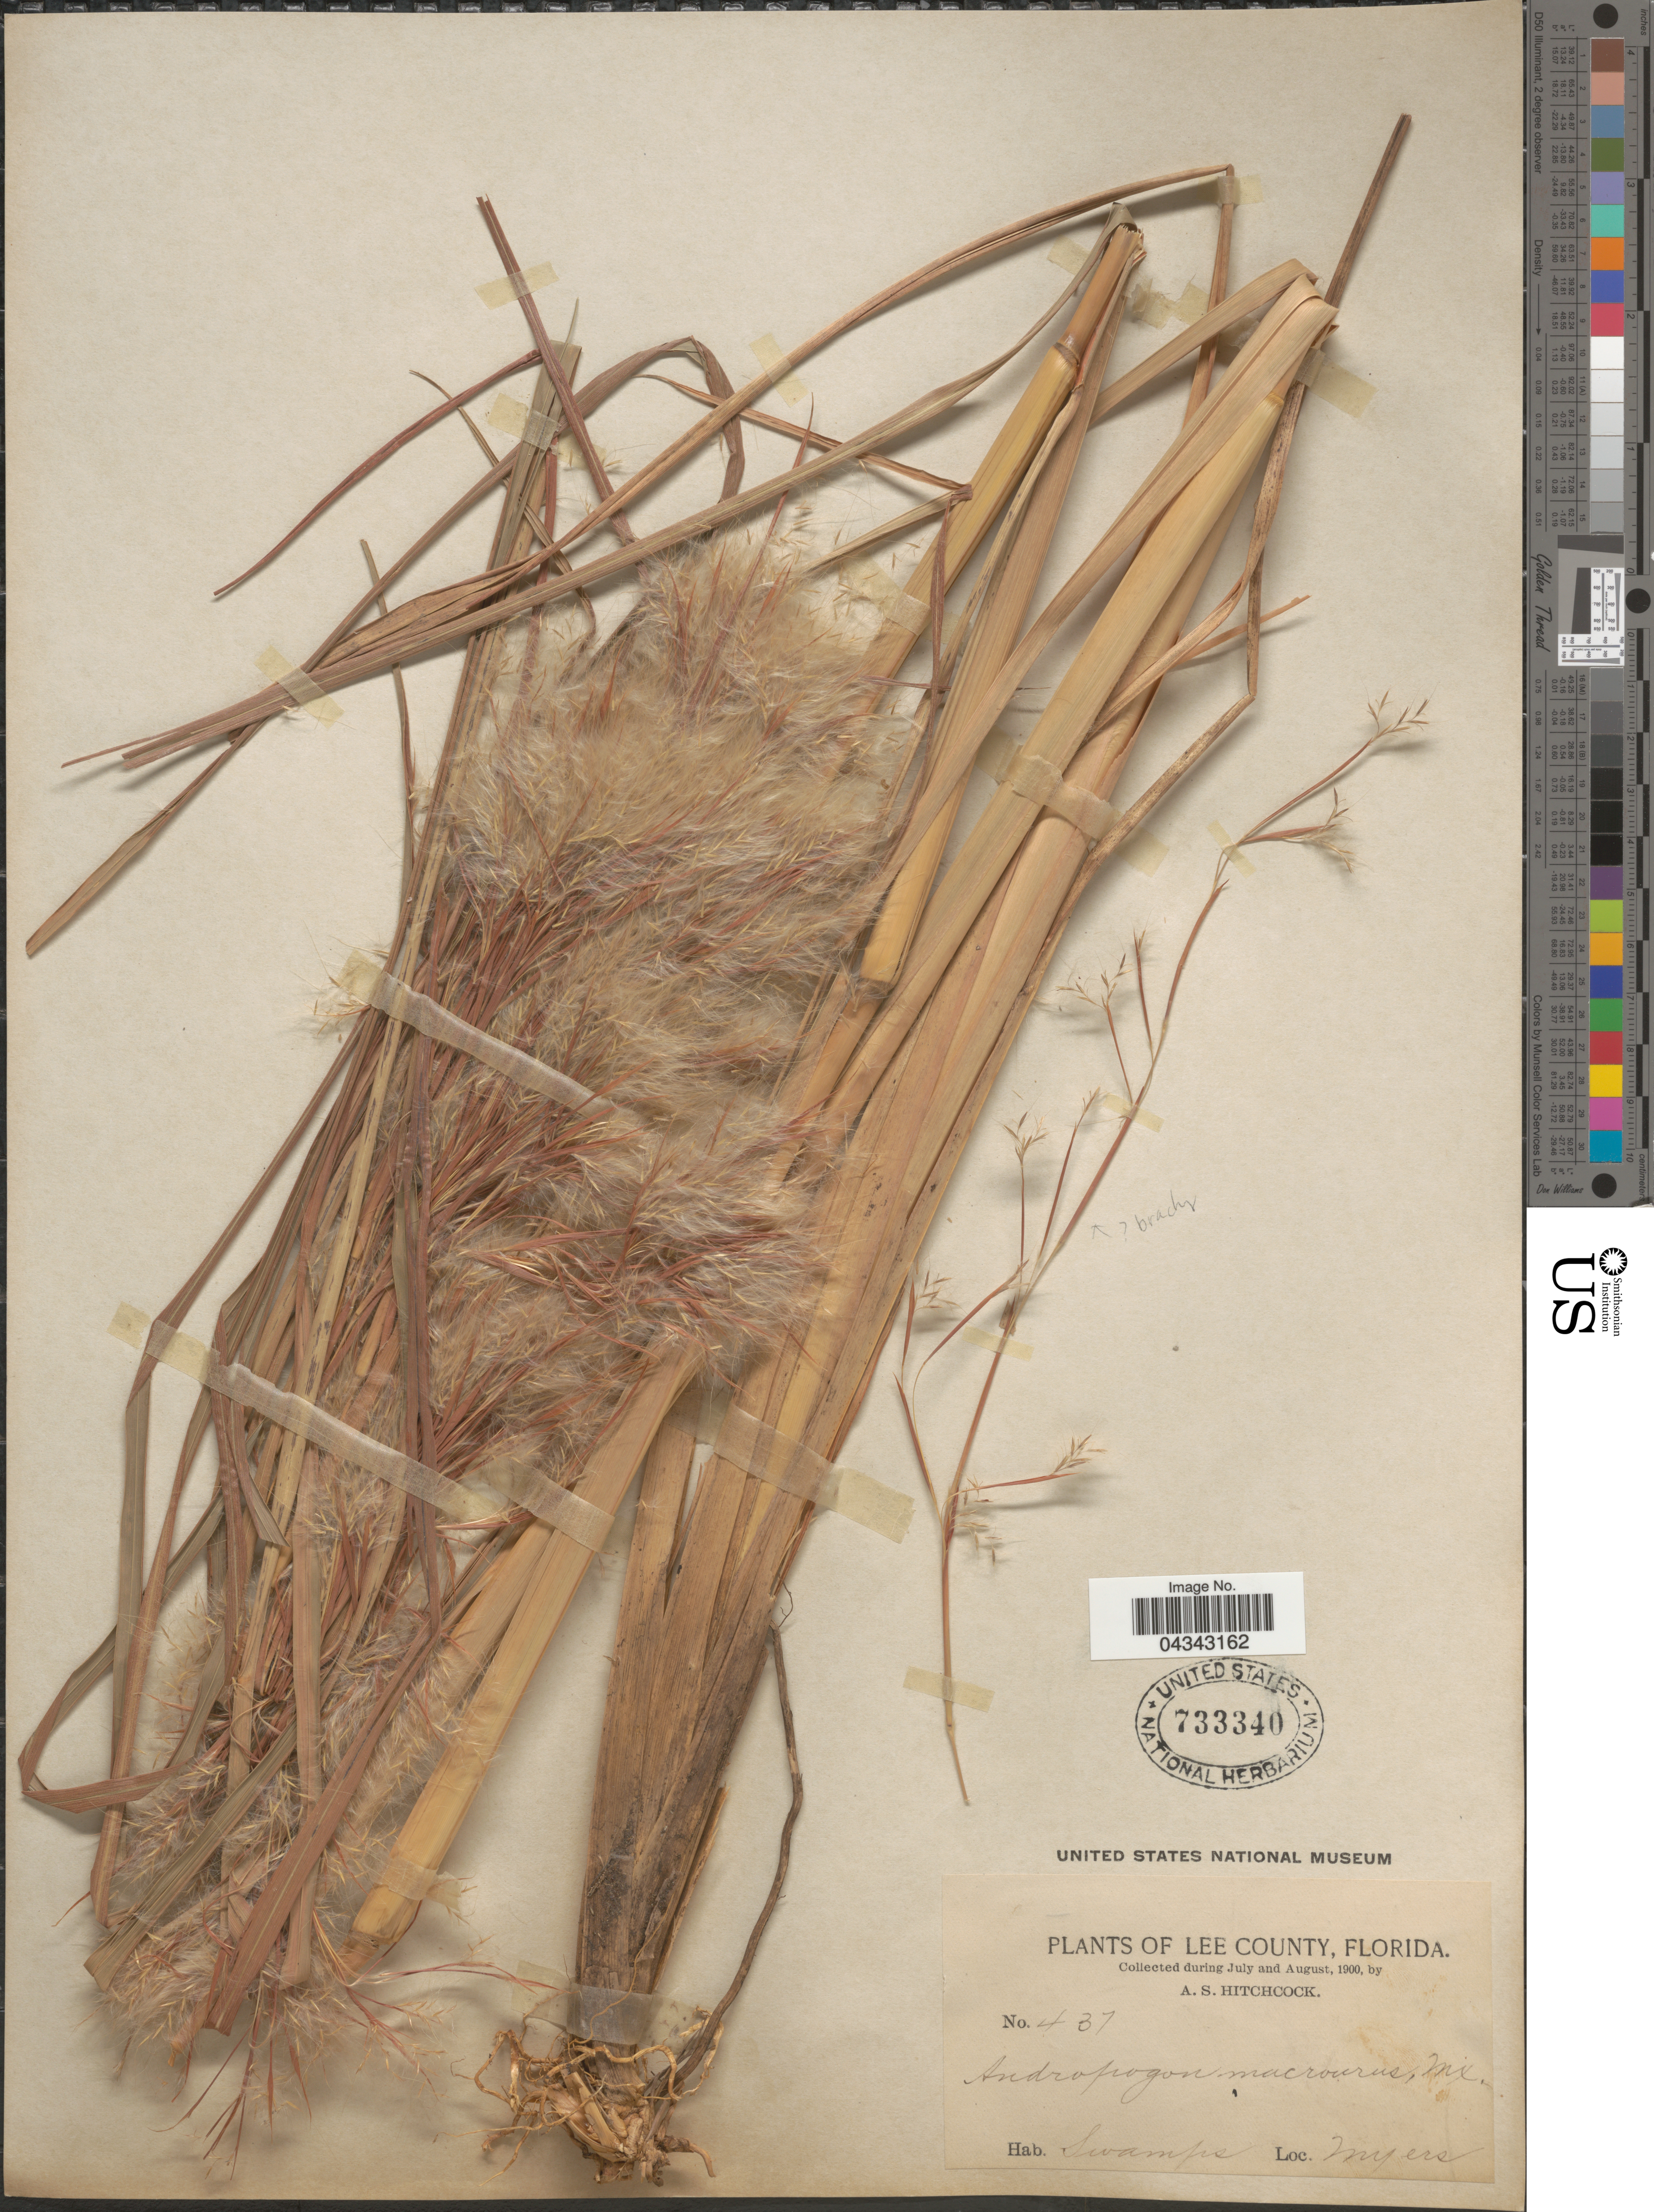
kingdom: Plantae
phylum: Tracheophyta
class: Liliopsida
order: Poales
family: Poaceae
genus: Andropogon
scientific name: Andropogon glomeratus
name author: (Walter) Britton, Stearns & Poggenb.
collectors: A. S. Hitchcock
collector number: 437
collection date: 1900-07/1900-08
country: United States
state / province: Florida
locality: Lee County. Myers.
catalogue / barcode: US 733340